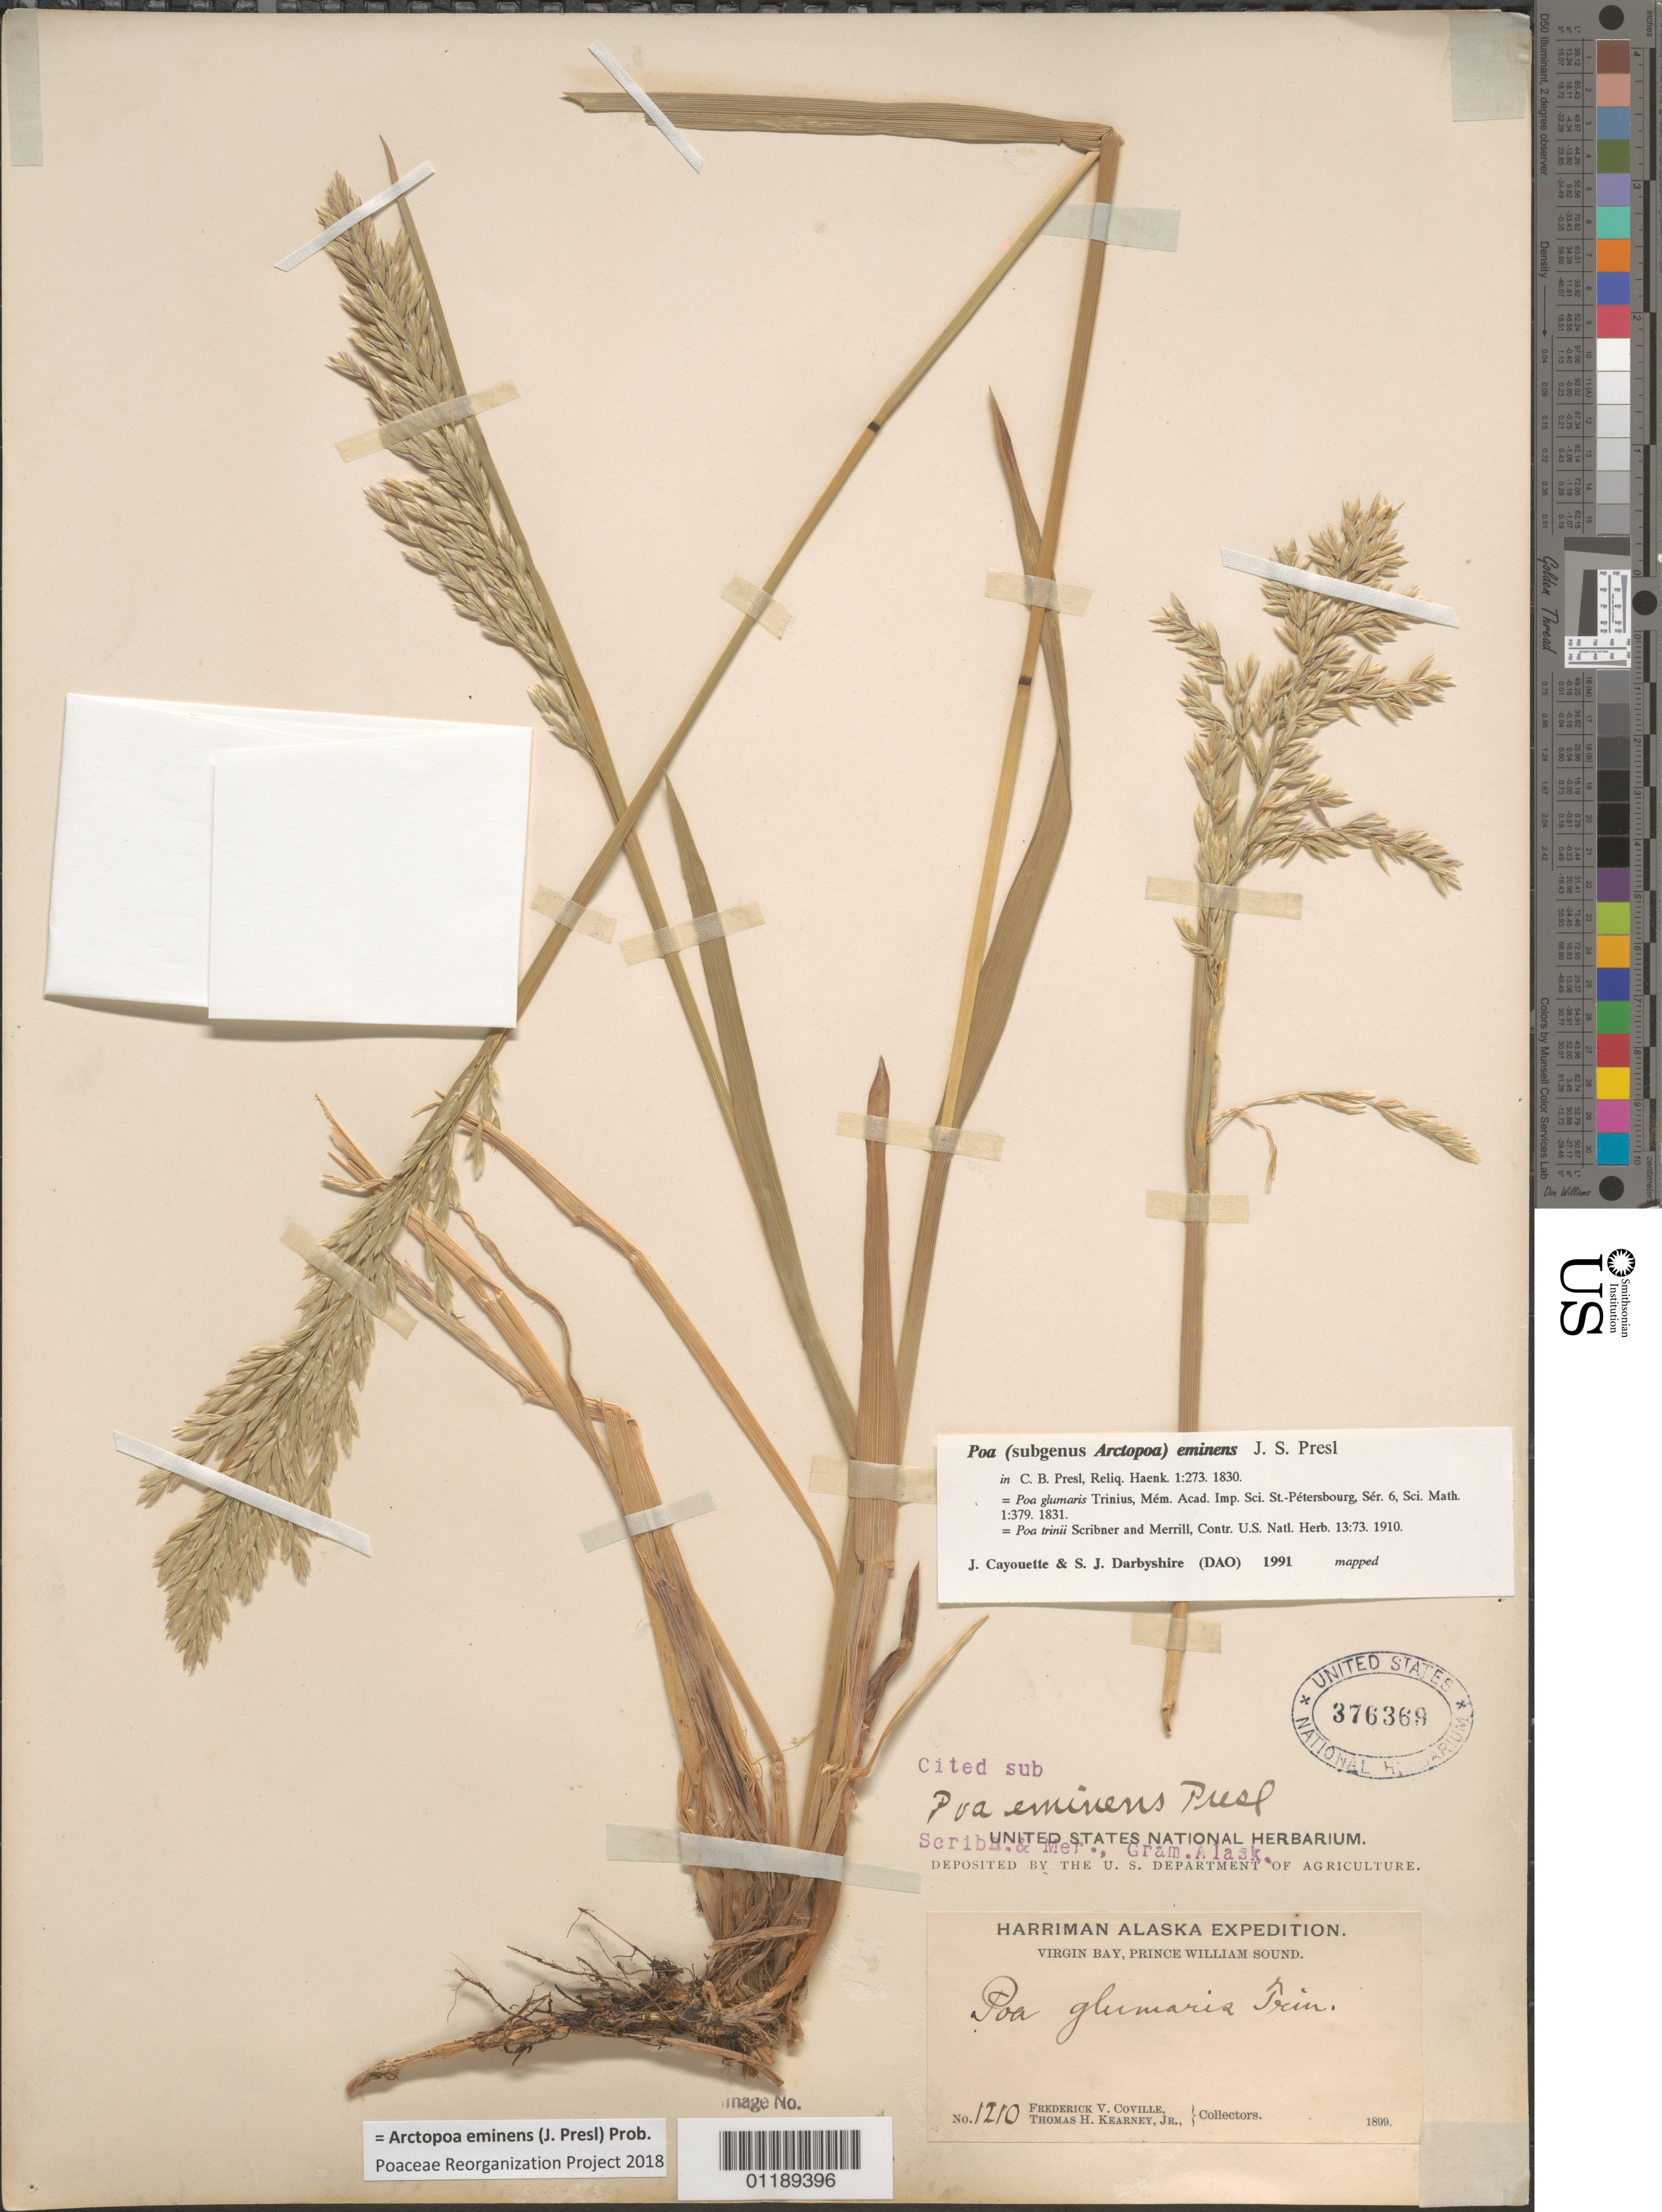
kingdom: Plantae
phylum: Tracheophyta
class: Liliopsida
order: Poales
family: Poaceae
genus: Arctopoa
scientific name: Arctopoa eminens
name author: (J. Presl) Prob.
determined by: Poaceae Reorganization Project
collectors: F. V. Coville & T. H. Kearney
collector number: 1210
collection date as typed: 1899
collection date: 1899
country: United States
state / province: Alaska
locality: Virgin Bay, Prince William Sound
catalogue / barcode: US 376369